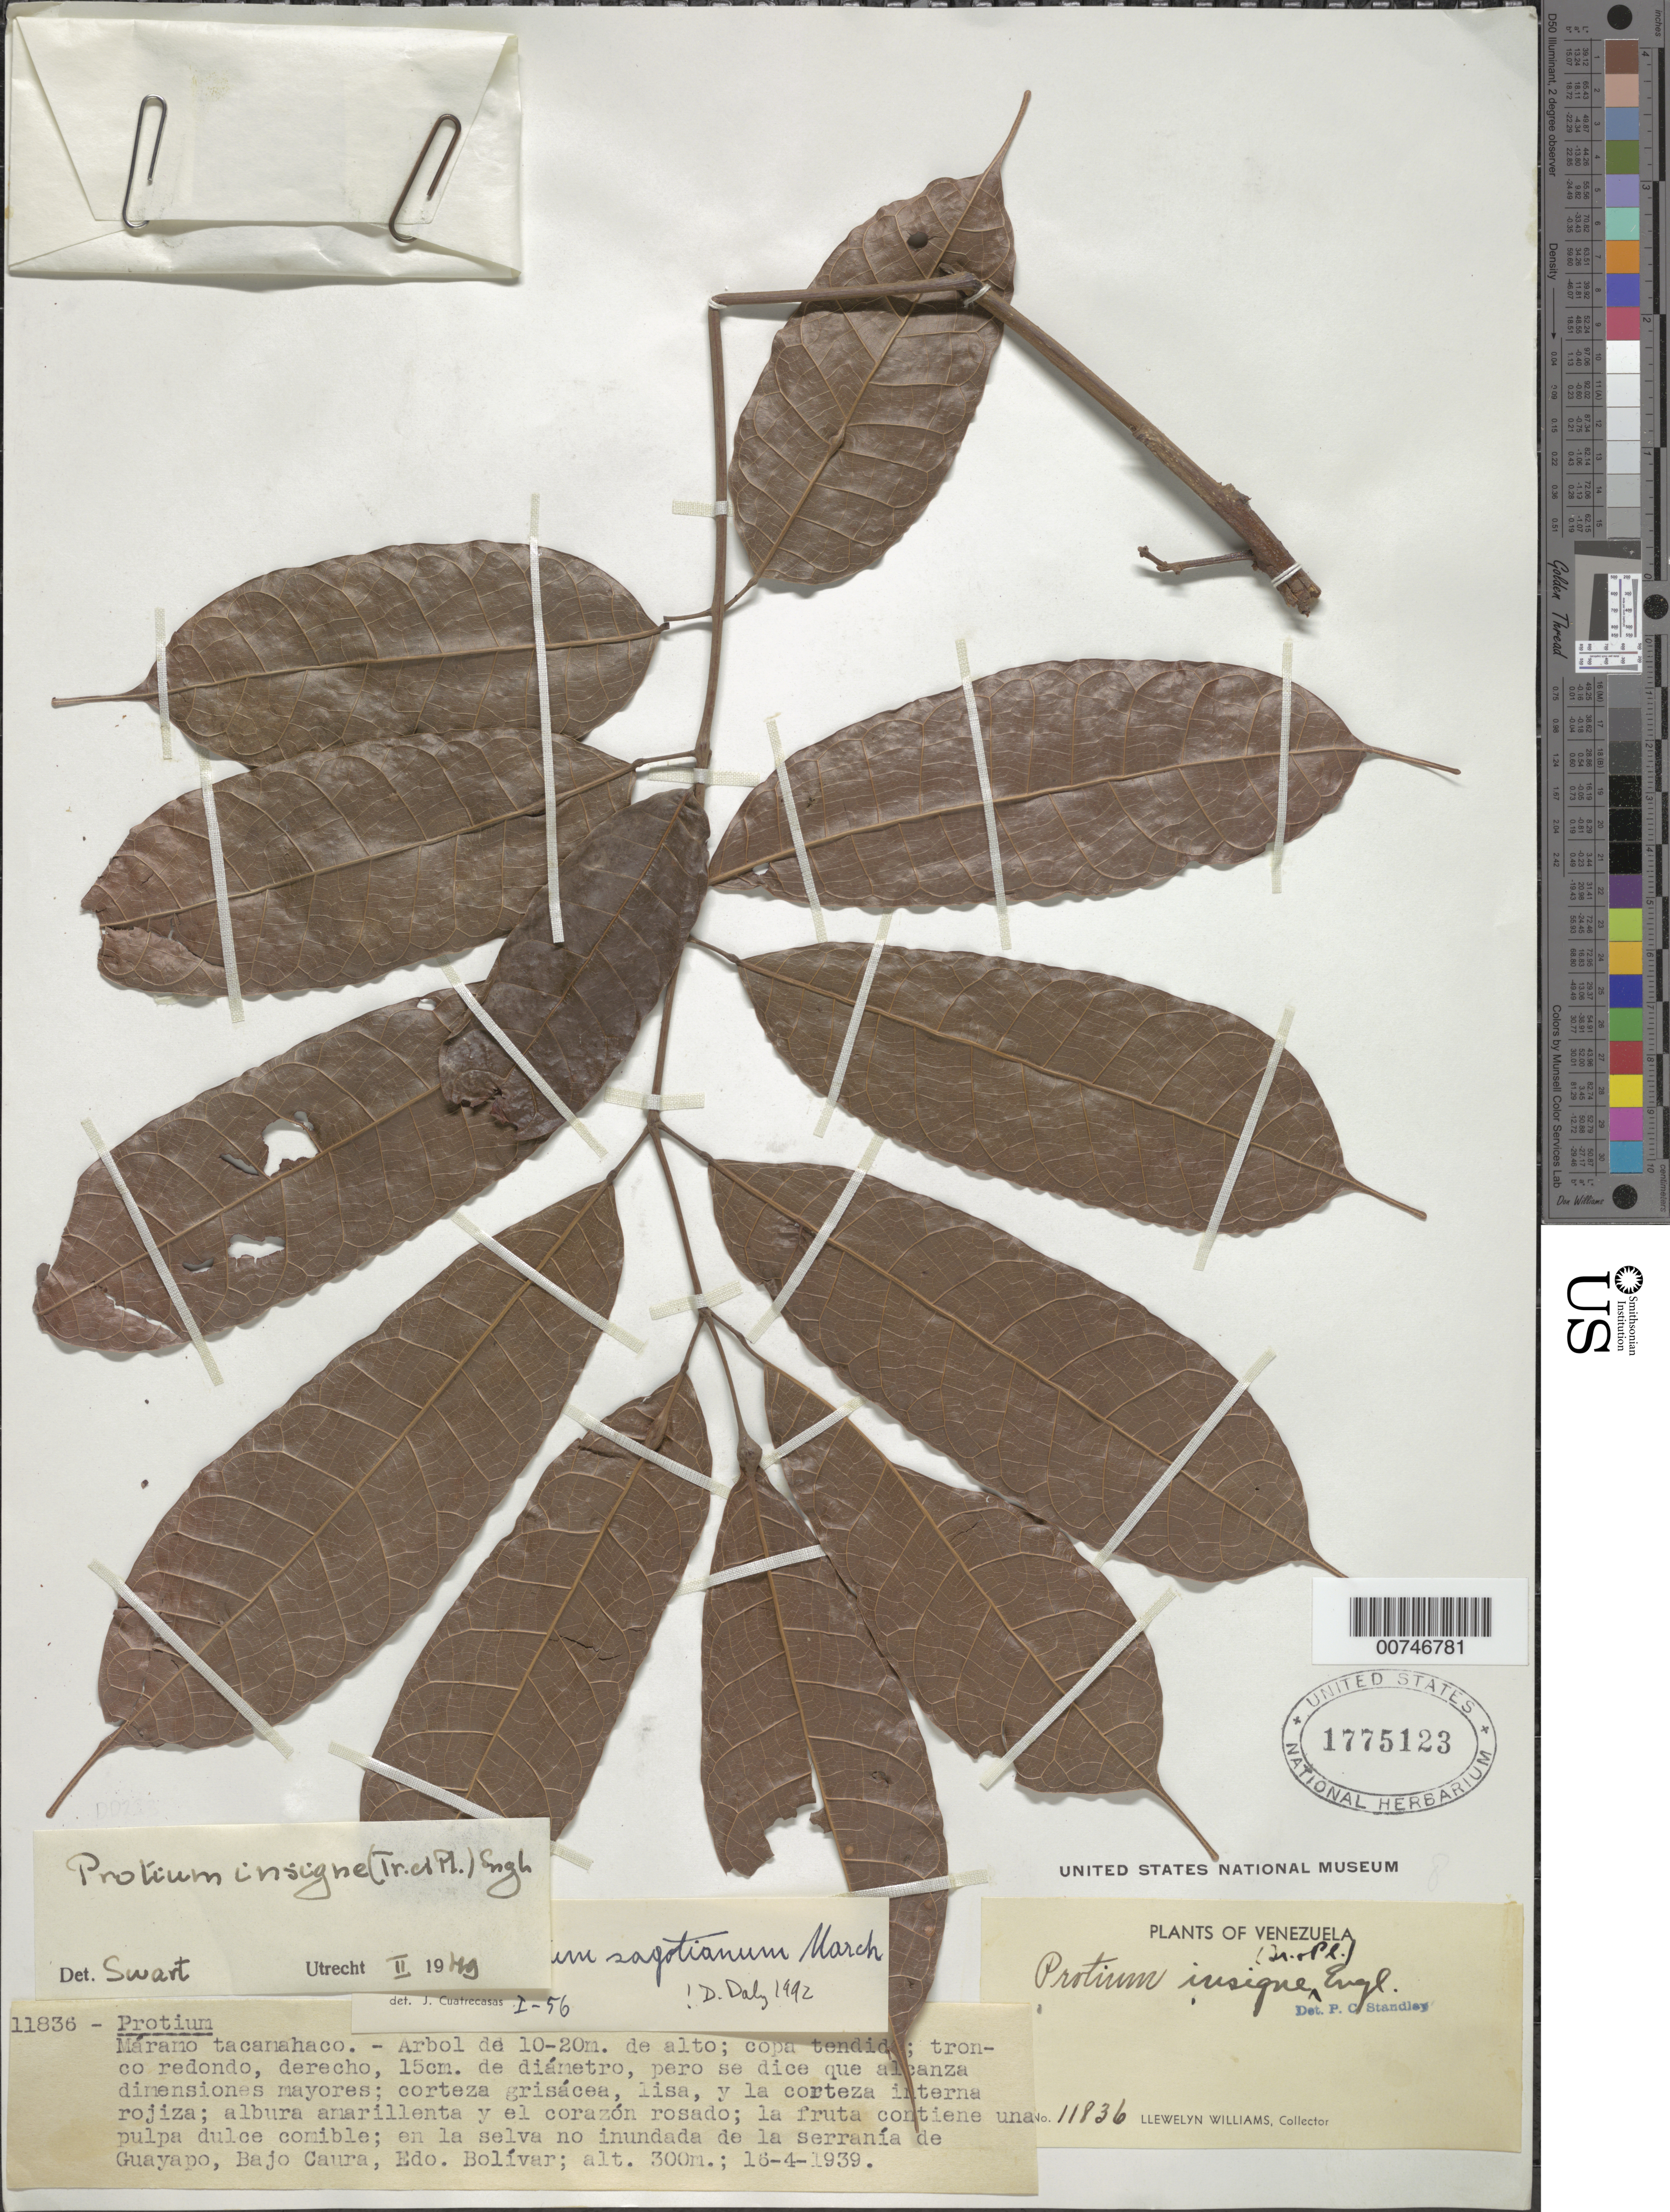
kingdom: Plantae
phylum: Tracheophyta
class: Magnoliopsida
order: Sapindales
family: Burseraceae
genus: Protium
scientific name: Protium sagotianum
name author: Marchand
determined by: Daly, D. C.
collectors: Ll. Williams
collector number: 11836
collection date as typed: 16-Apr-39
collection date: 1939-04-16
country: Venezuela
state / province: Bolívar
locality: Guayapo, Bajo Caura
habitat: Selva no inundanda de la serranía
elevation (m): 300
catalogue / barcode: US 1775123